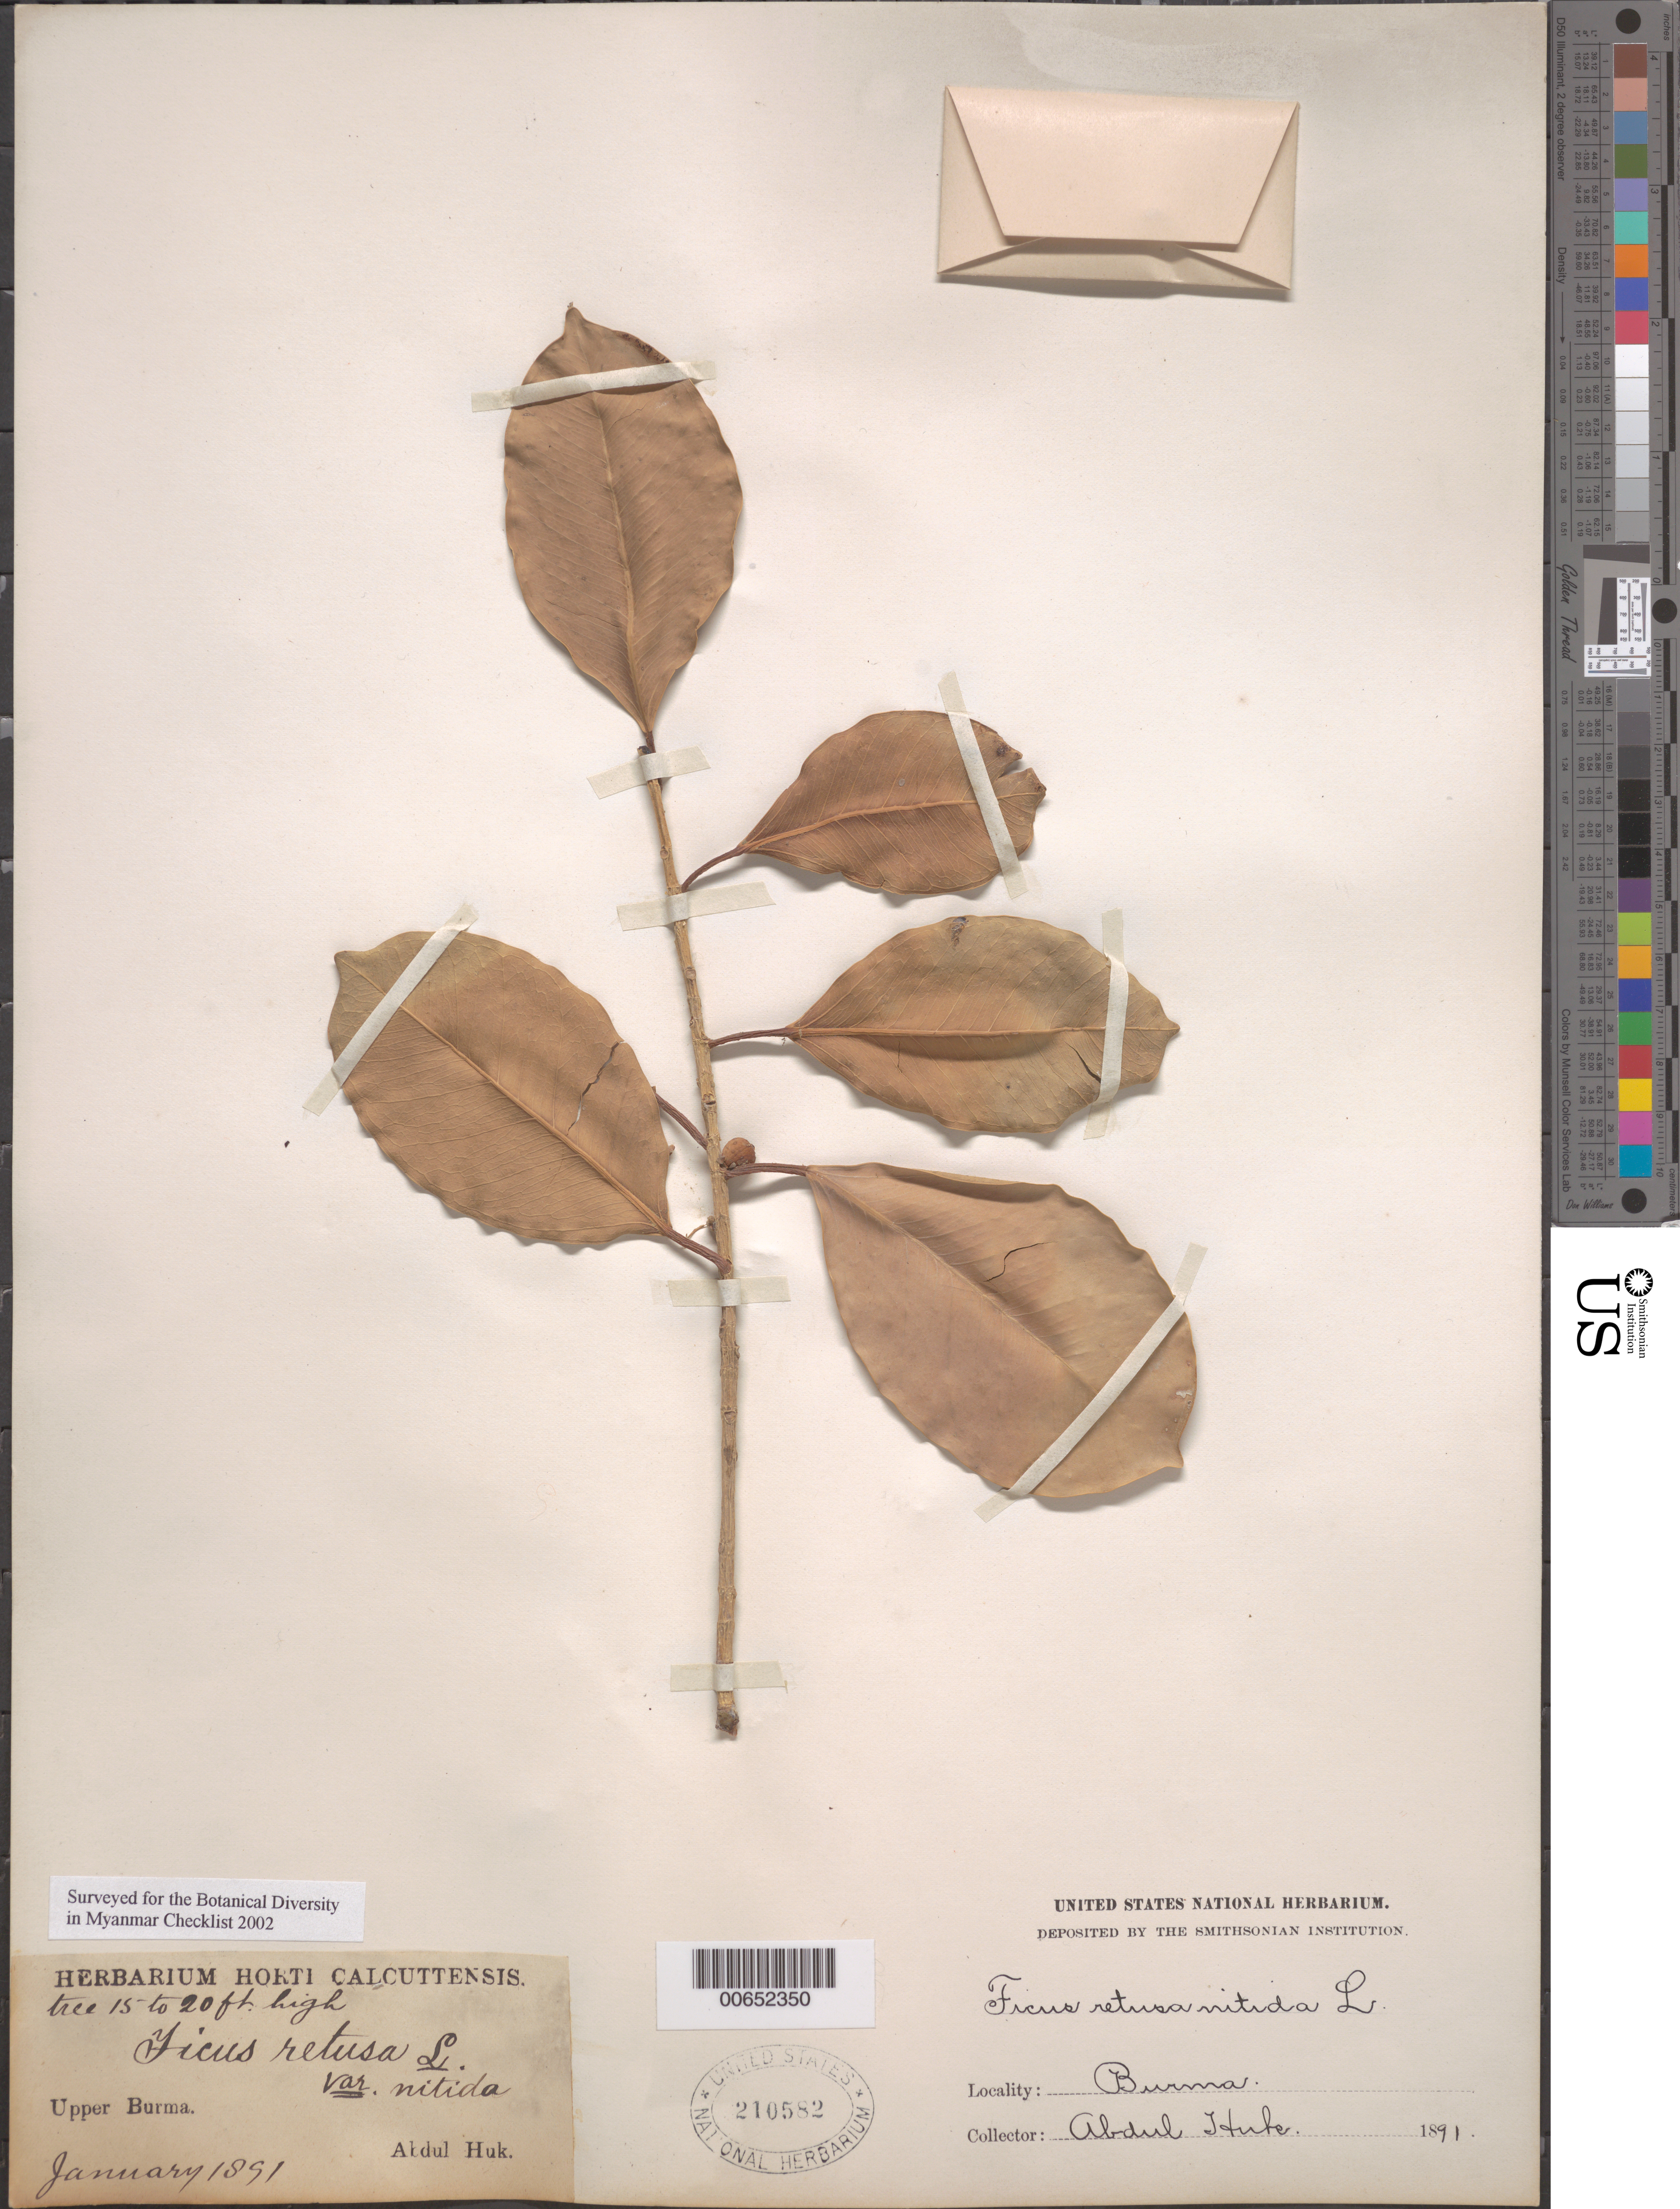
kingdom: Plantae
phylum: Tracheophyta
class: Magnoliopsida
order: Rosales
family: Moraceae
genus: Ficus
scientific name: Ficus retusa var. nitida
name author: (Thunb.) Miq.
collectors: A. Huk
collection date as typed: Jan 1891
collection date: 1891-01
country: Myanmar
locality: Upper Burma.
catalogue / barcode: US 210582